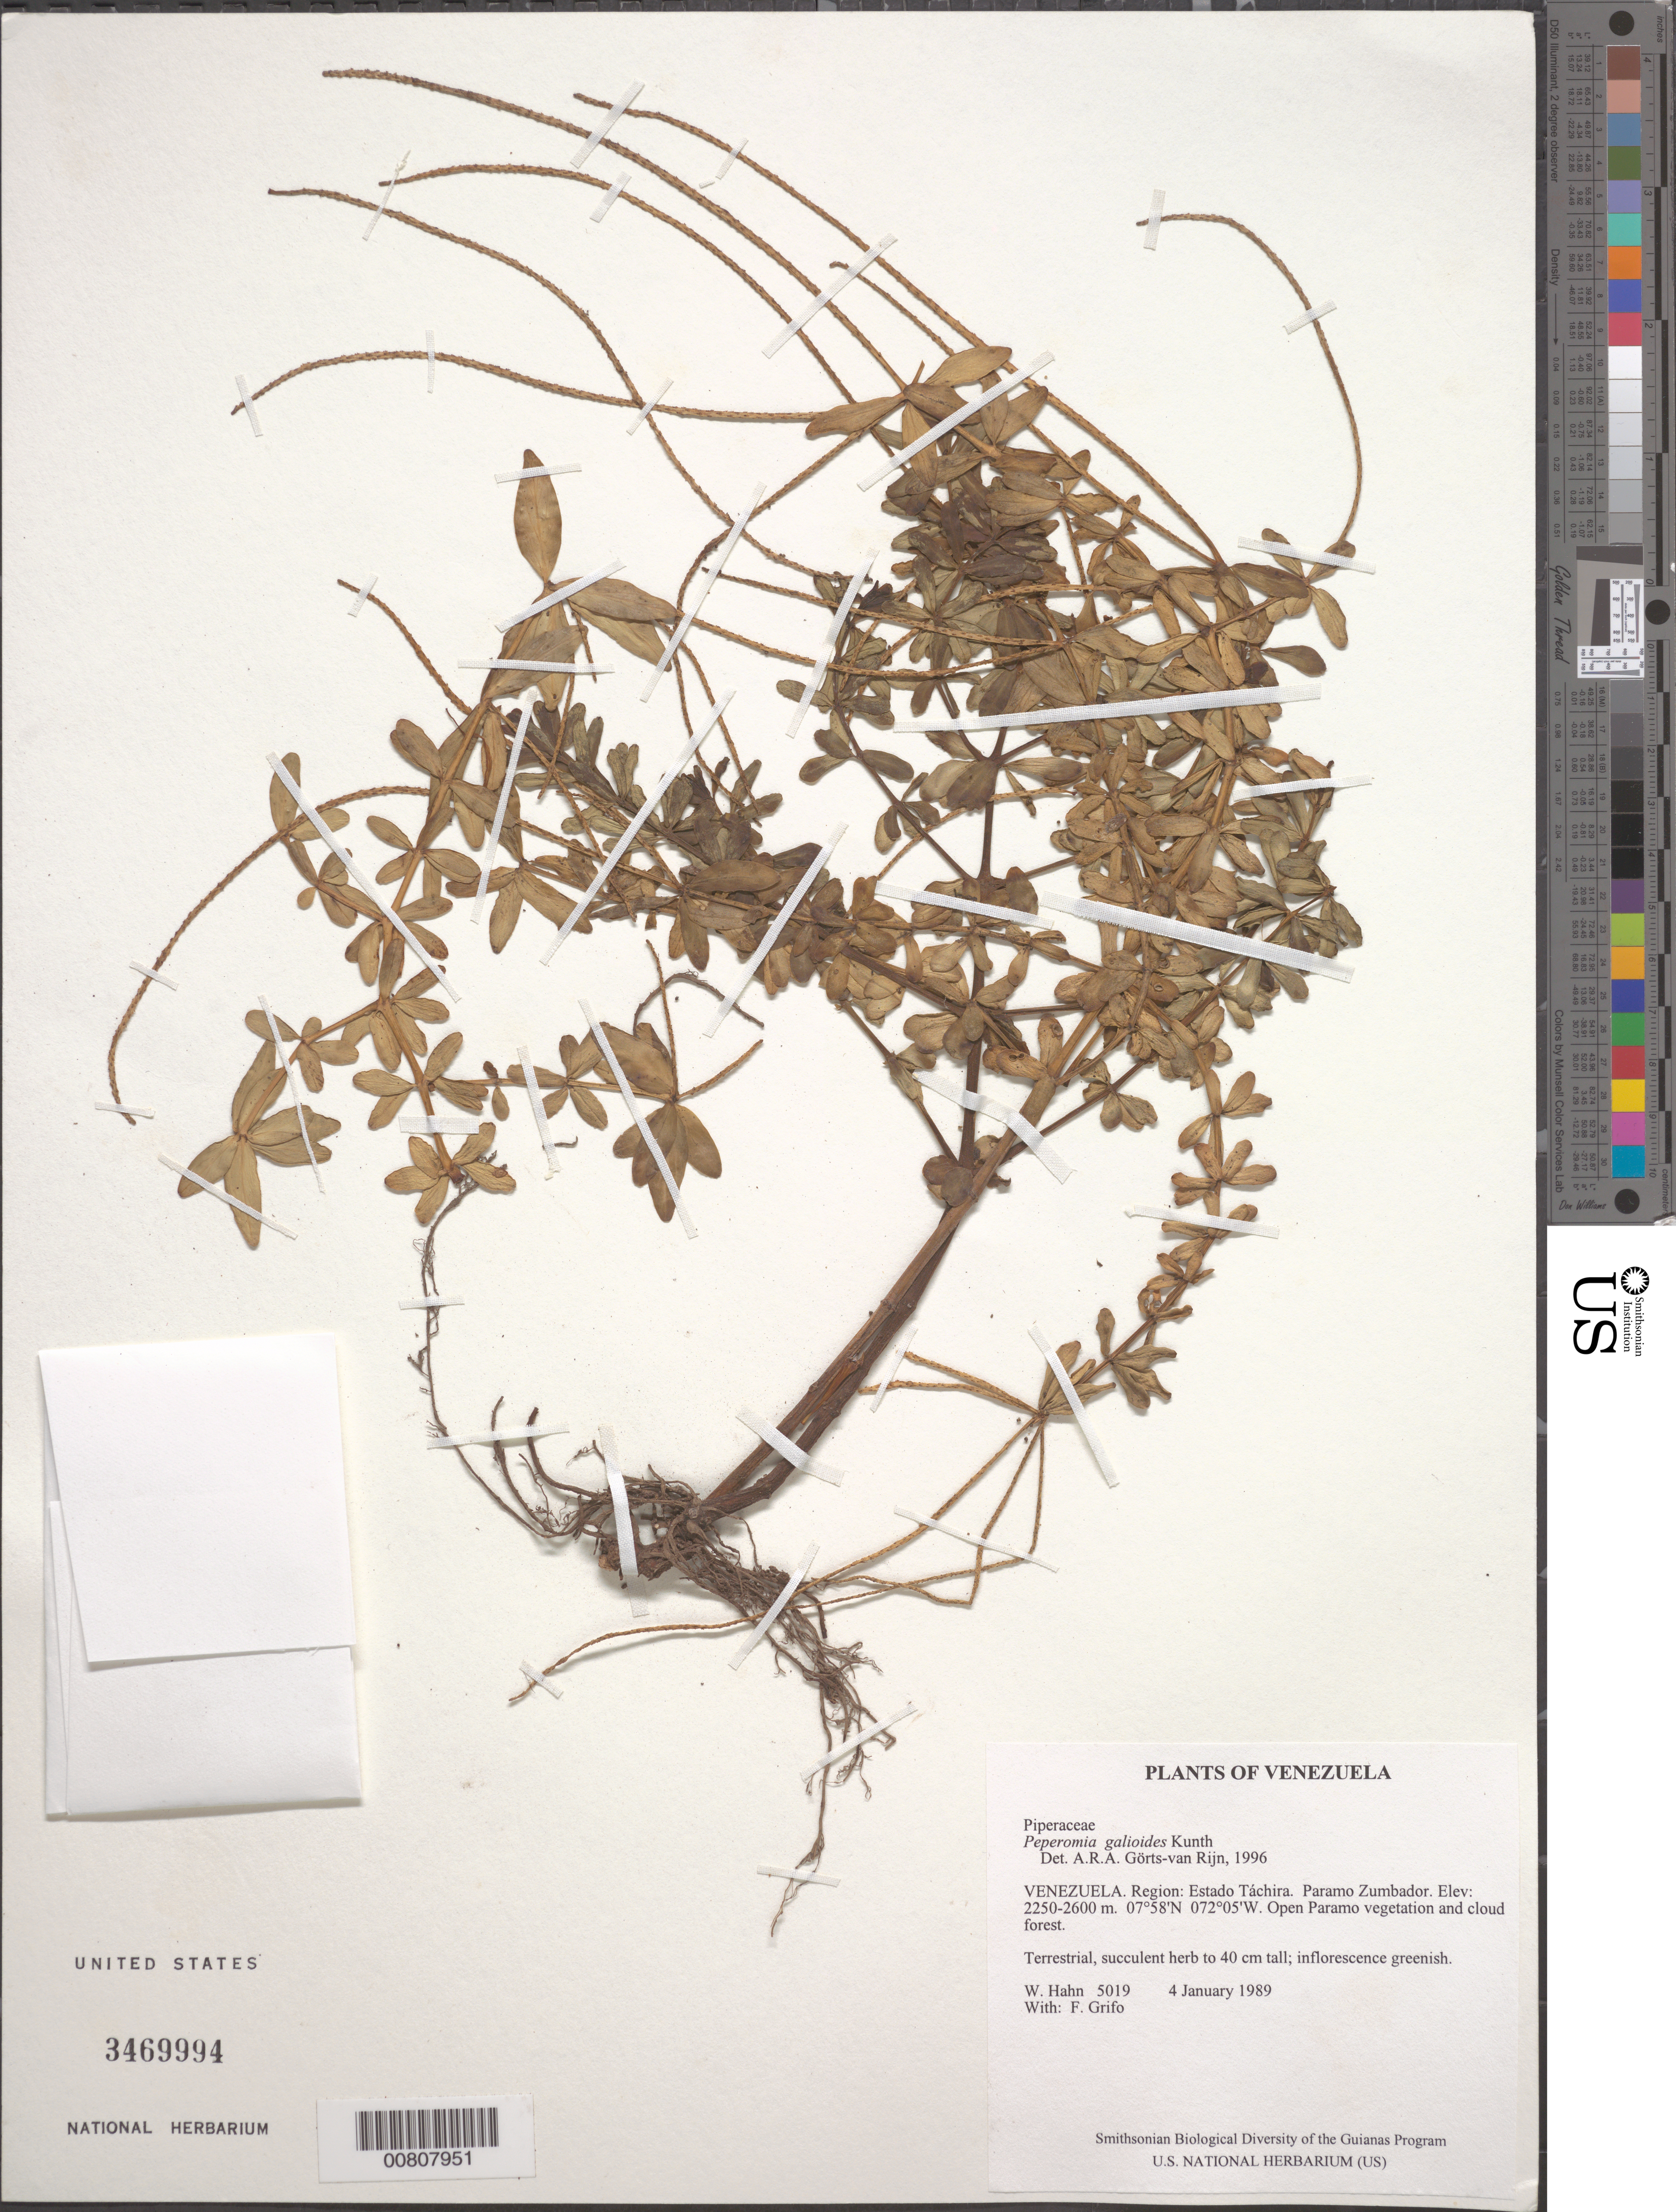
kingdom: Plantae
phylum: Tracheophyta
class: Magnoliopsida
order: Piperales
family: Piperaceae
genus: Peperomia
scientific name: Peperomia galioides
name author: Kunth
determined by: Görts-van Rijn, A. R. A.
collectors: W. Hahn & F. Grifo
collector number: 5019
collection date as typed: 4 January 1989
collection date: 1989-01-04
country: Venezuela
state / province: Táchira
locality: Paramo Zumbador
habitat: Open Paramo vegetation and cloud forest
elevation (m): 2250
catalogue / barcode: US 3469994